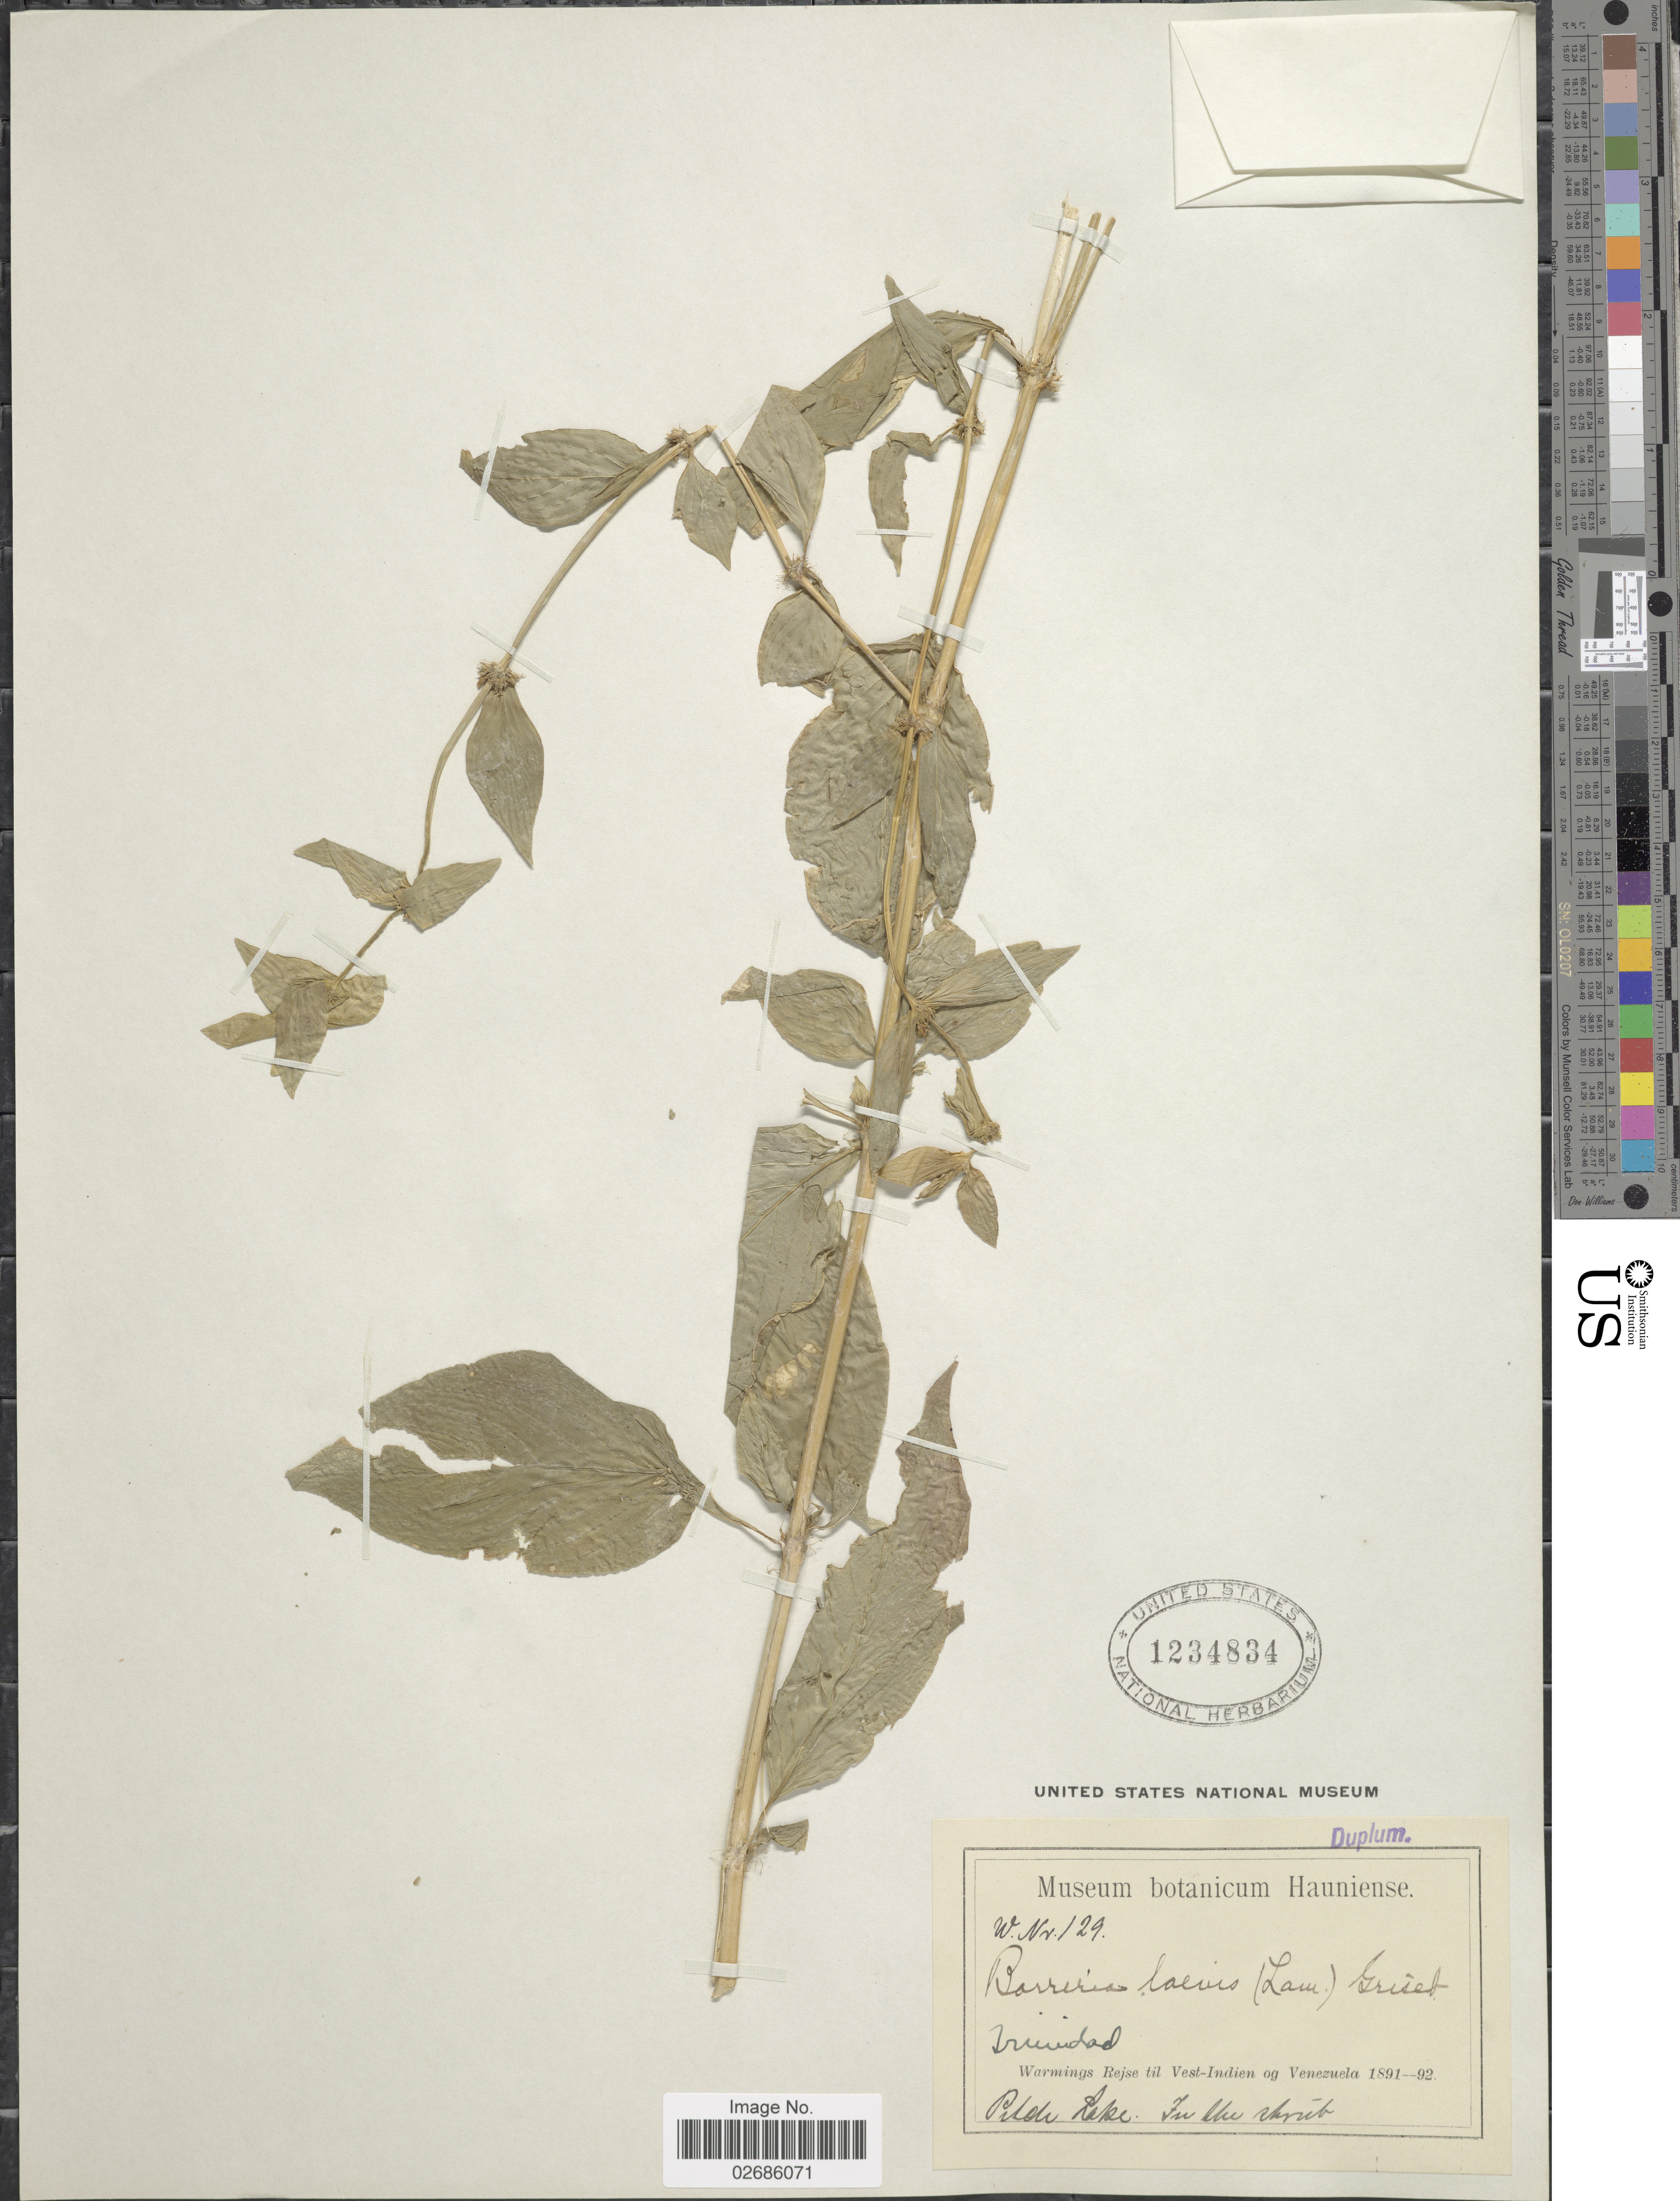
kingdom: Plantae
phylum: Tracheophyta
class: Magnoliopsida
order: Gentianales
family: Rubiaceae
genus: Borreria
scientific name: Borreria assurgens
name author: (Ruiz & Pav.) Griseb.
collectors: -. Warmings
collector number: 129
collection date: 1891/1892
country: Trinidad and Tobago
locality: Vest-Indien, Trinidad. Pitch Lake.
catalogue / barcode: US 1234834